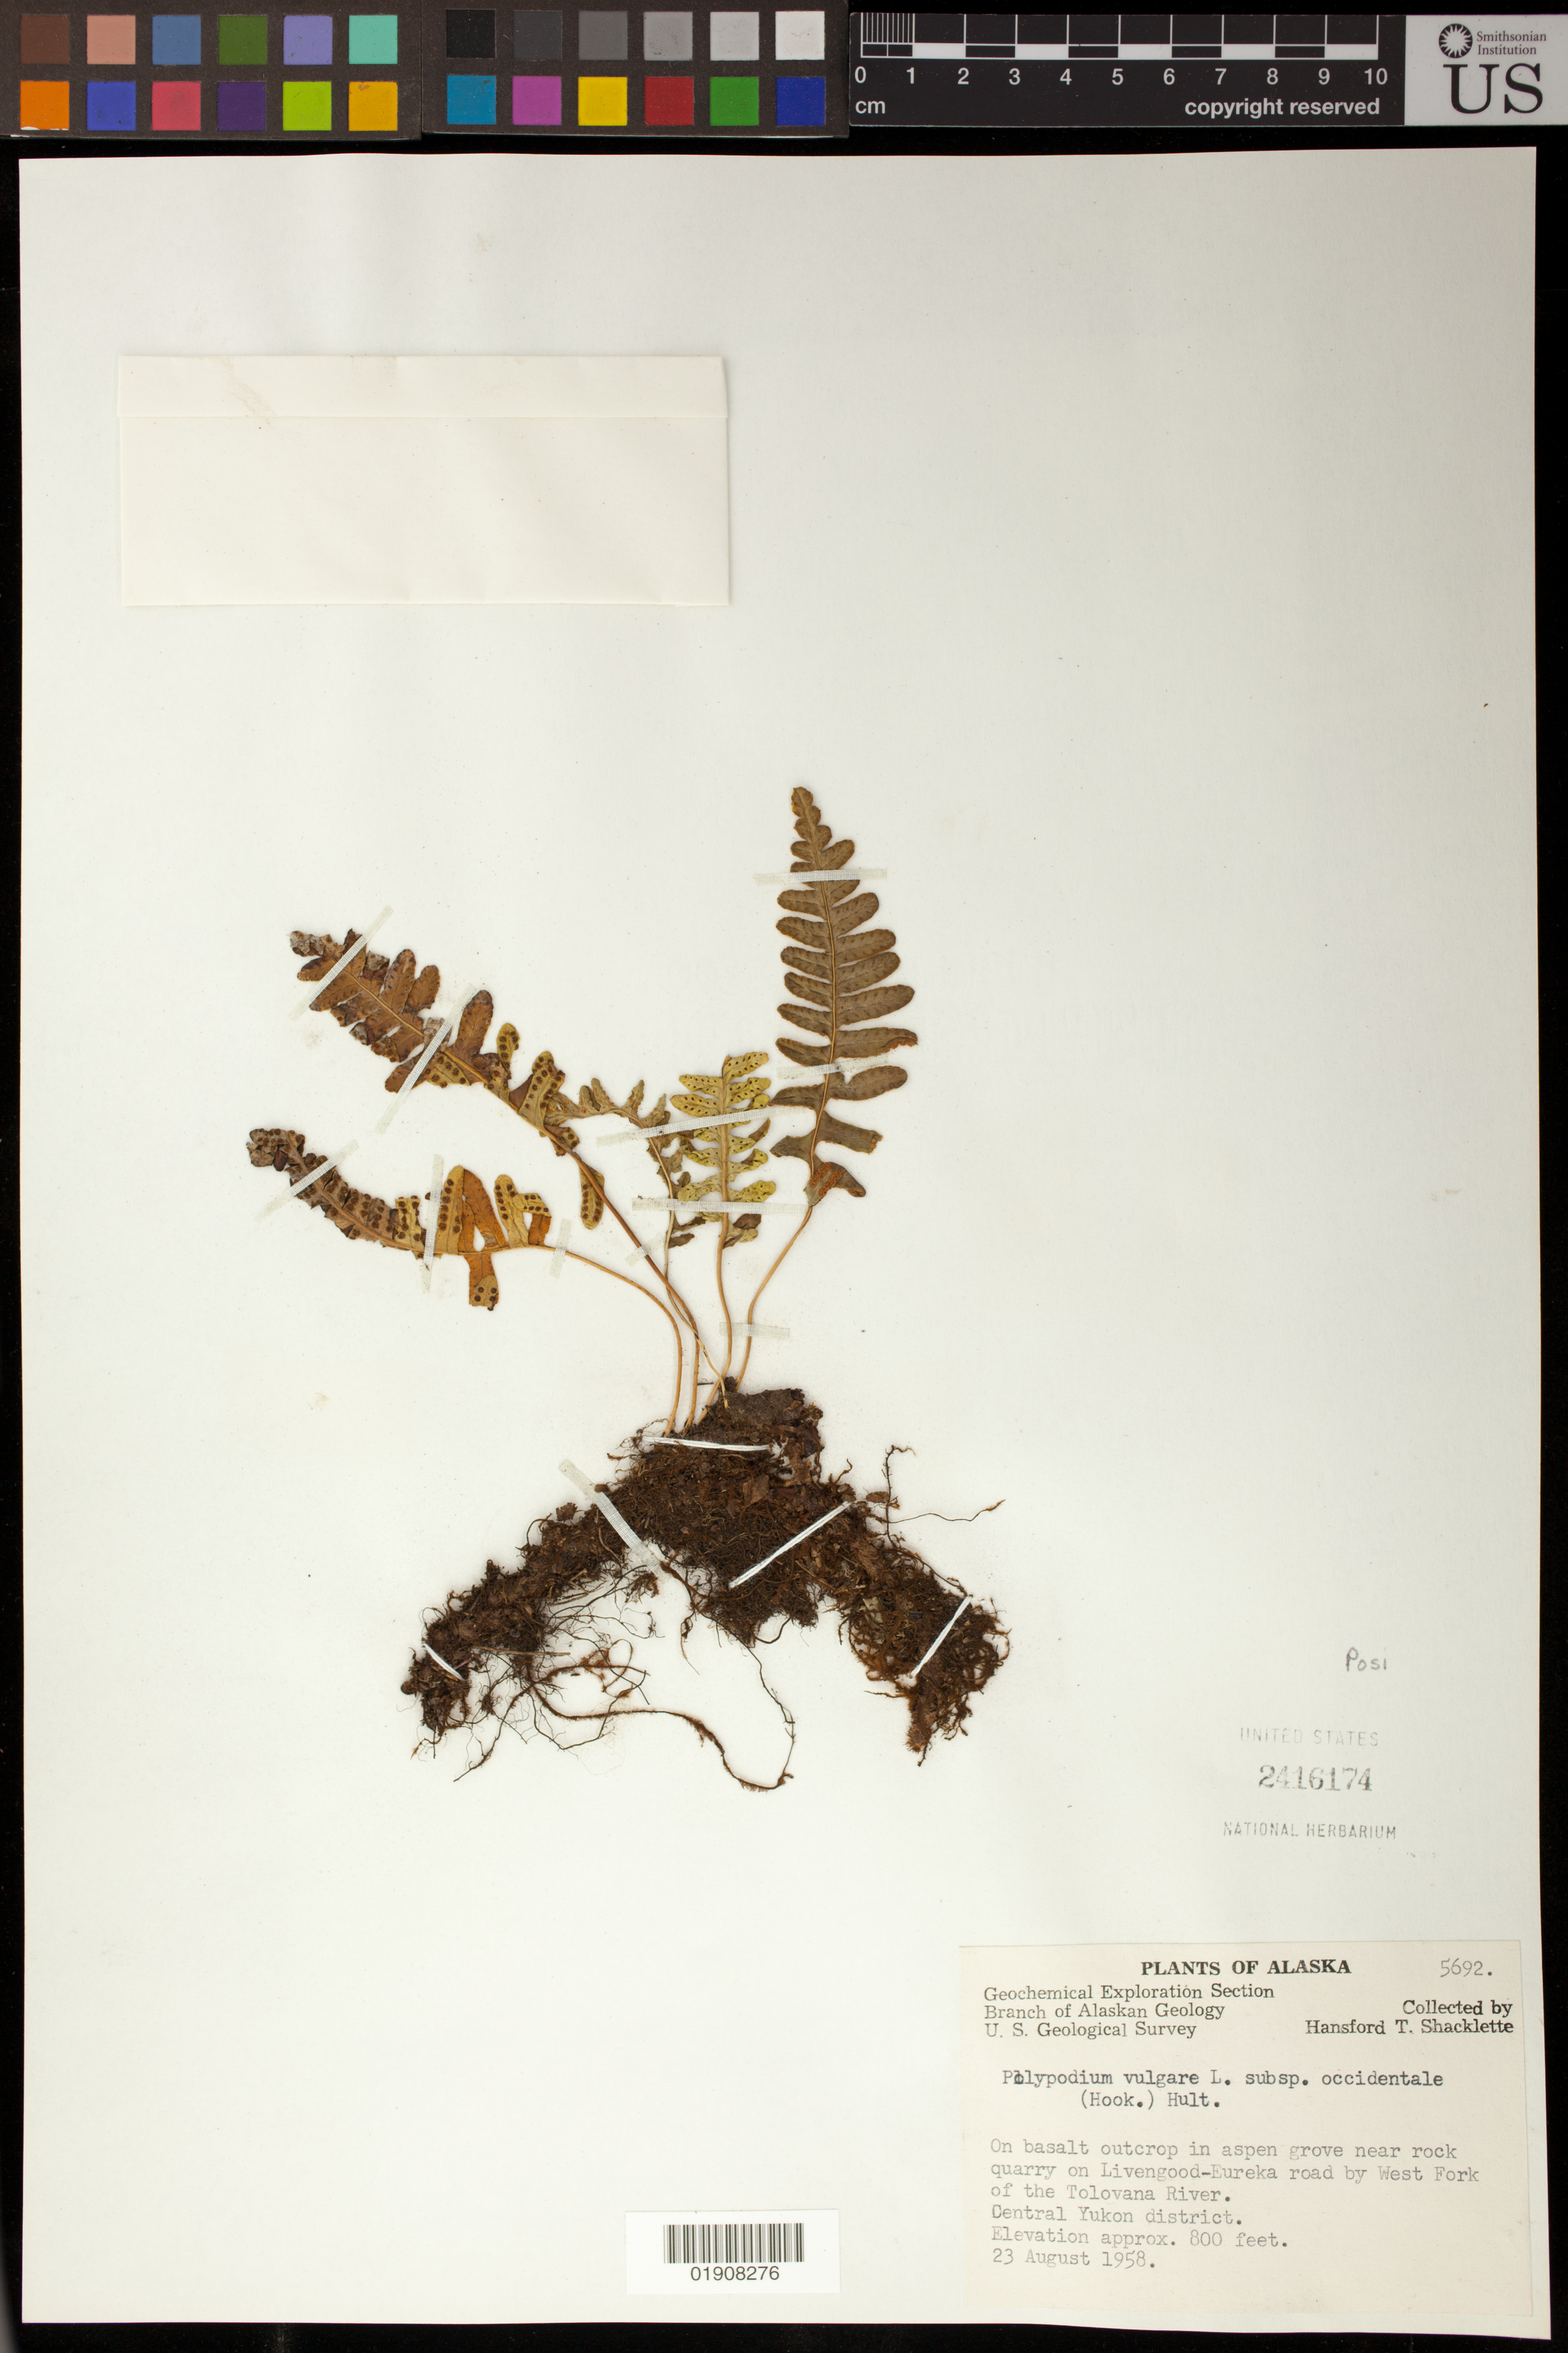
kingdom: Plantae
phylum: Tracheophyta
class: Polypodiopsida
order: Polypodiales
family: Polypodiaceae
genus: Polypodium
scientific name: Polypodium sibiricum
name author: Sipliv.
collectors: H. Shacklette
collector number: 5692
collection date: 1958-08-23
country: United States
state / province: Alaska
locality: Livengood-Eureka road by West Fork of the Tolovana River. Central Yukon District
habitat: On basalt outcrop in aspen grove near rock quarry.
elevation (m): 244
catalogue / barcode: US 2416174